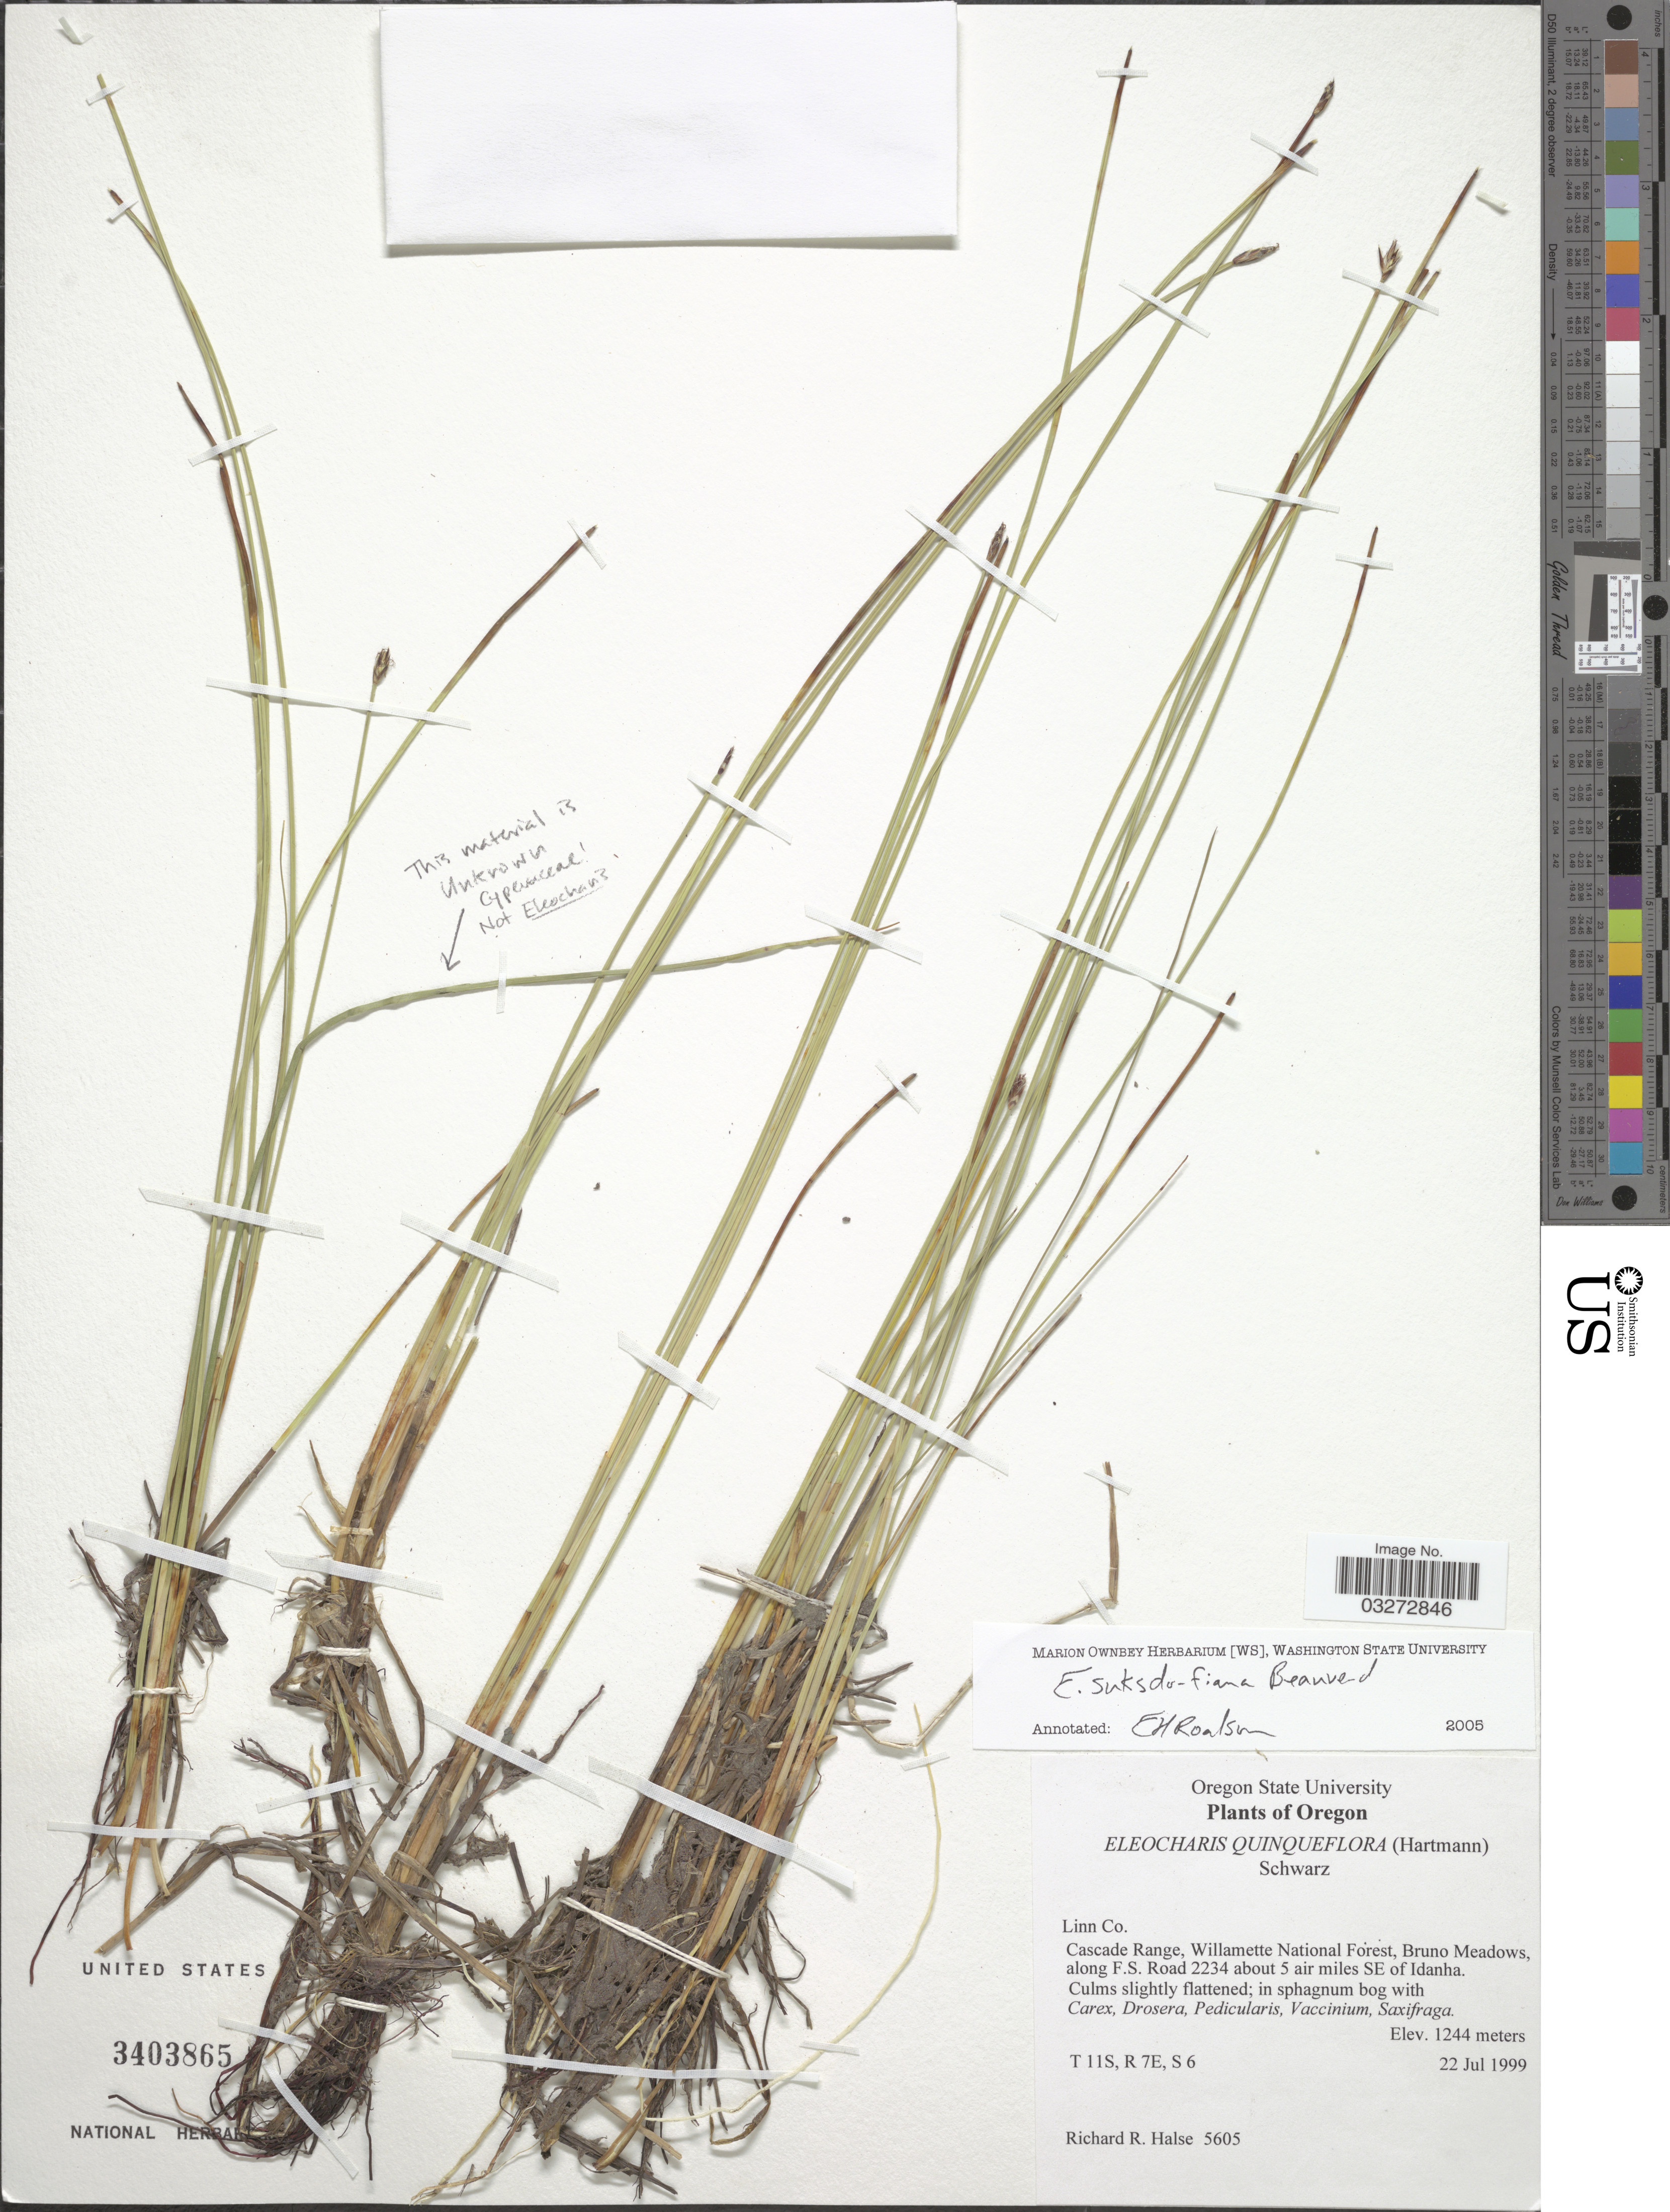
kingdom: Plantae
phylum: Tracheophyta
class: Liliopsida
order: Poales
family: Cyperaceae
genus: Eleocharis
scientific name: Eleocharis suksdorfiana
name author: Beauverd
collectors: R. Halse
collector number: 5605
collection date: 1999-07-22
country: United States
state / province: Oregon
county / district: Linn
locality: Linn Co. Cascade Range, Willamette National Forest, Bruno Meadows, along F.S. Road 2234 about 5 air miles SE of Idanha. T 11S, R 7E, S 6.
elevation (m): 1244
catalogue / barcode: US 3403865